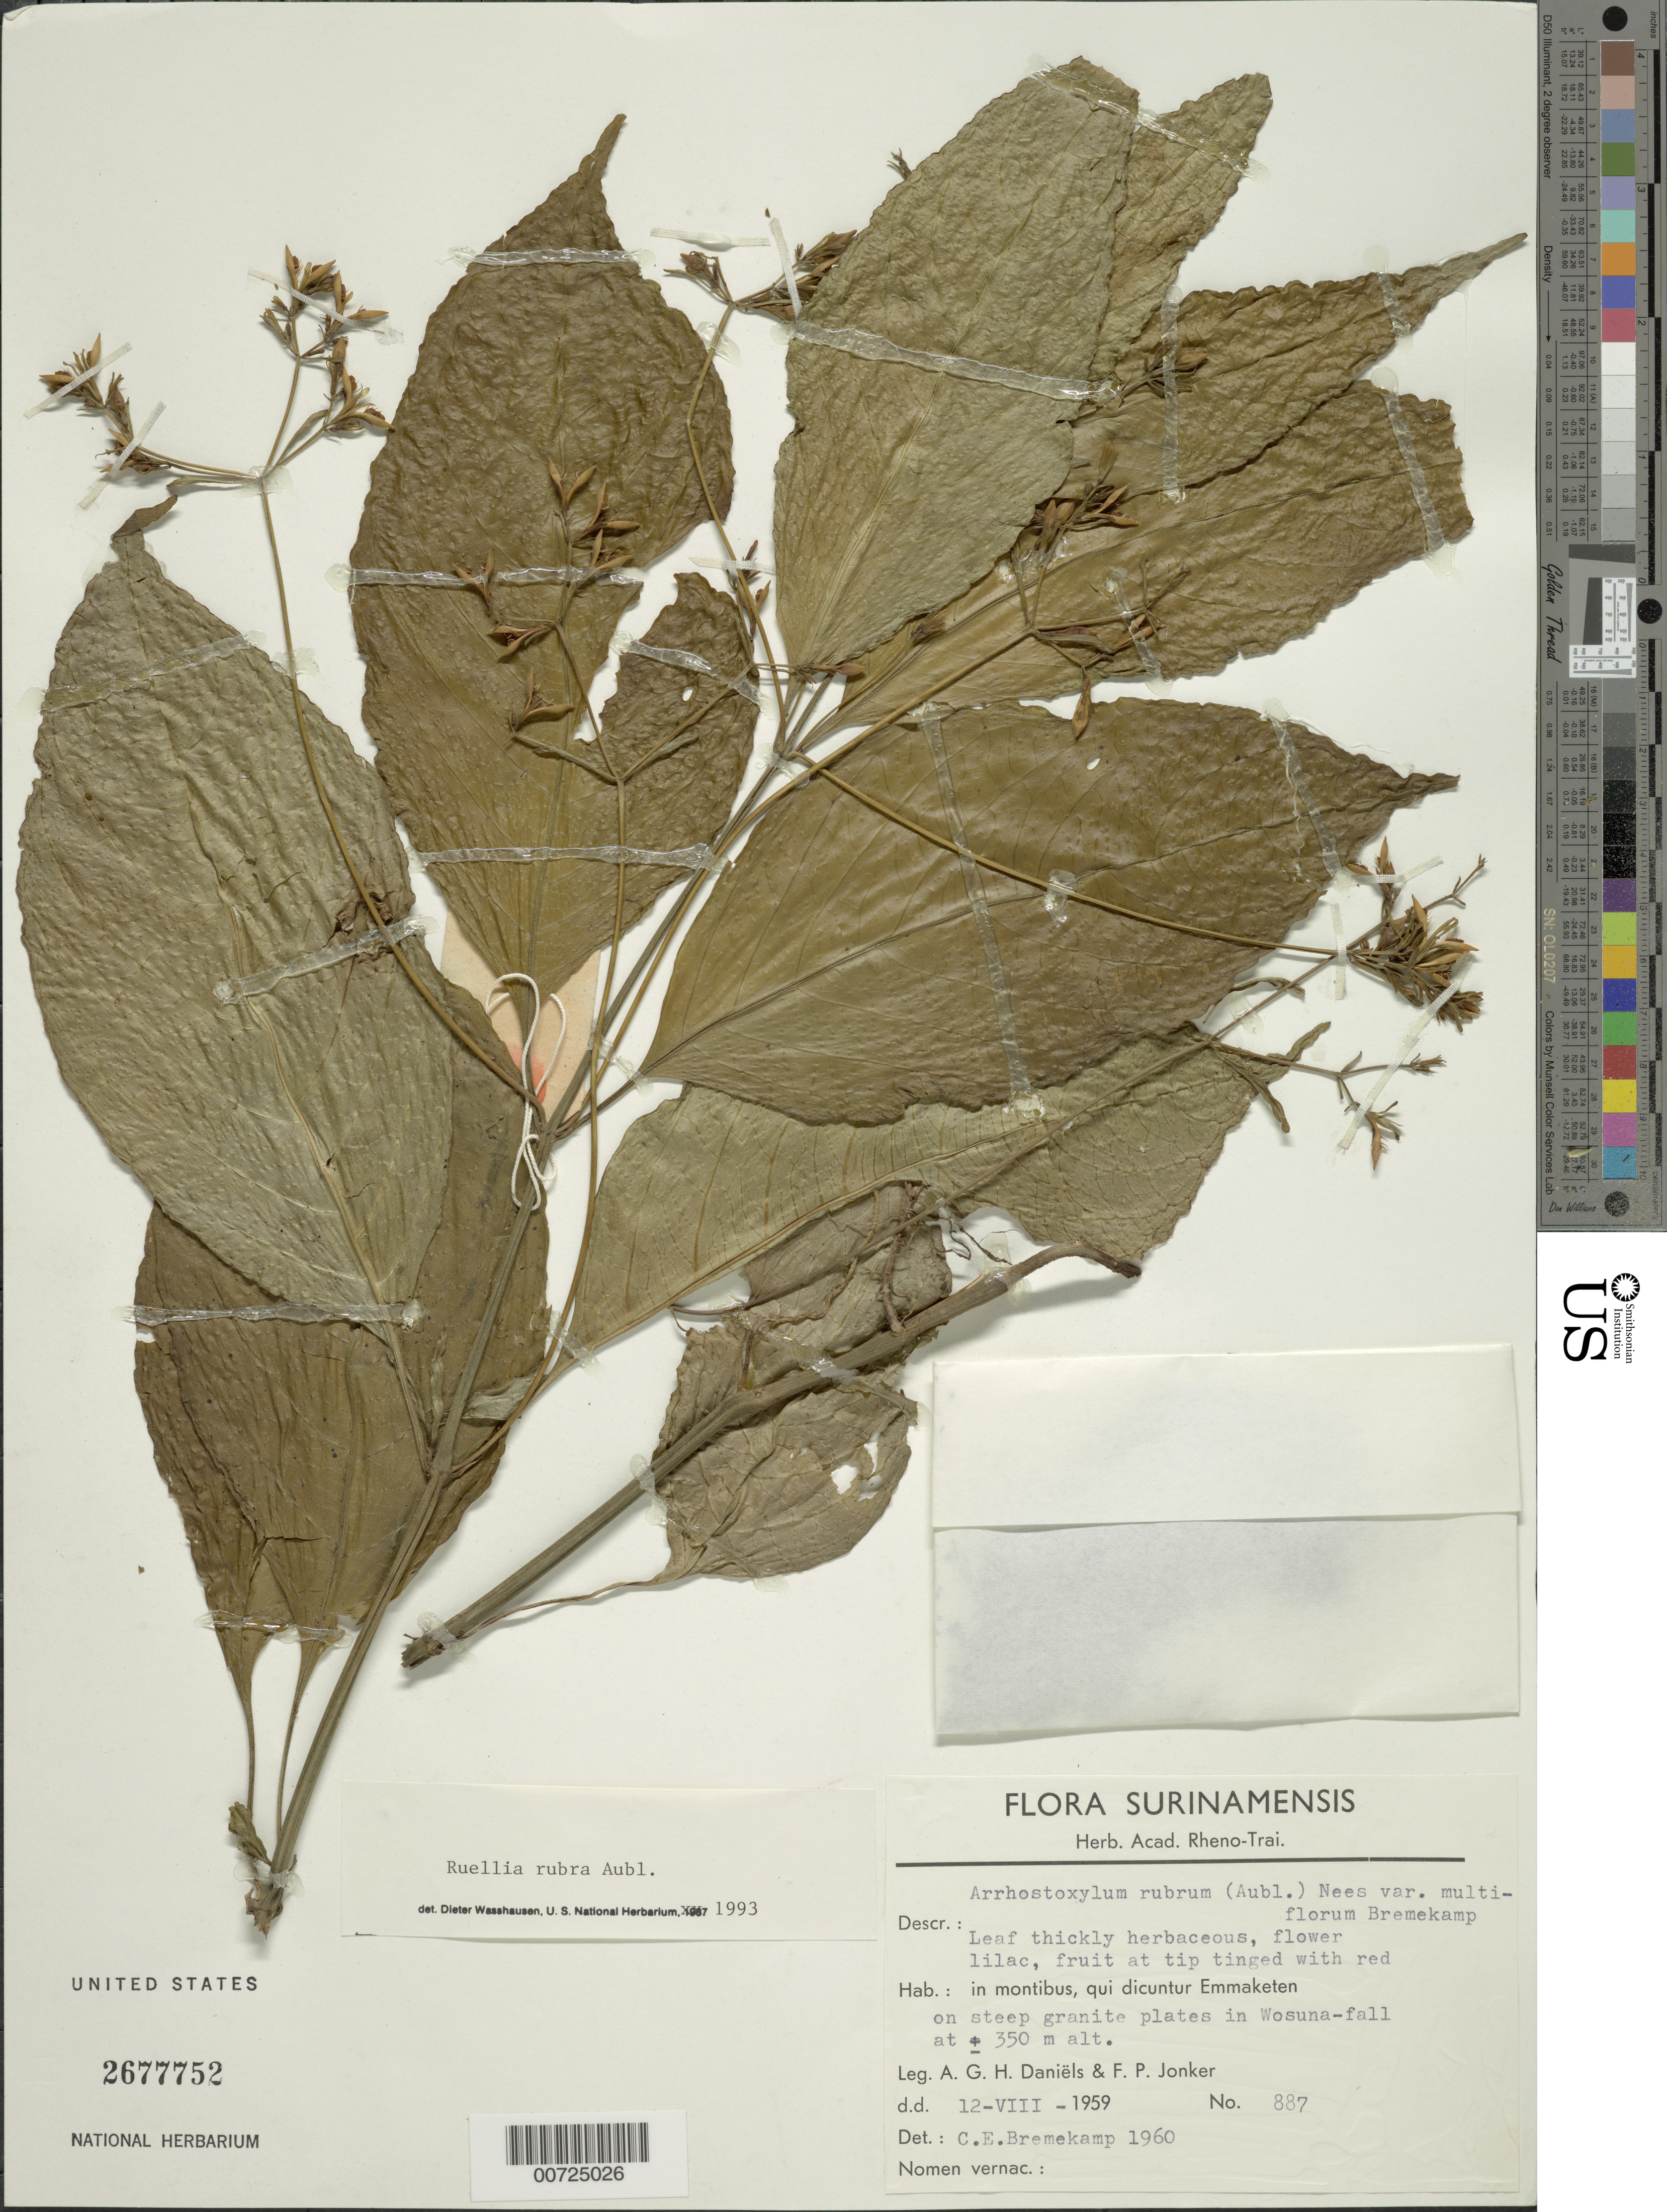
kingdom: Plantae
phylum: Tracheophyta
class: Magnoliopsida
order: Lamiales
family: Acanthaceae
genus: Ruellia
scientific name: Ruellia rubra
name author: Aubl.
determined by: Wasshausen, Dieter C., (BOT), Smithsonian Institution - National Museum of Natural History (UNITED STATES)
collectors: A. Daniëls & F. P. Jonker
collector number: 887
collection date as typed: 12-Aug-59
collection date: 1959-08-12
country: Suriname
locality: Emmaketen, Wosuna-fall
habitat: Steep granite plates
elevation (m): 350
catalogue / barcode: US 2677752